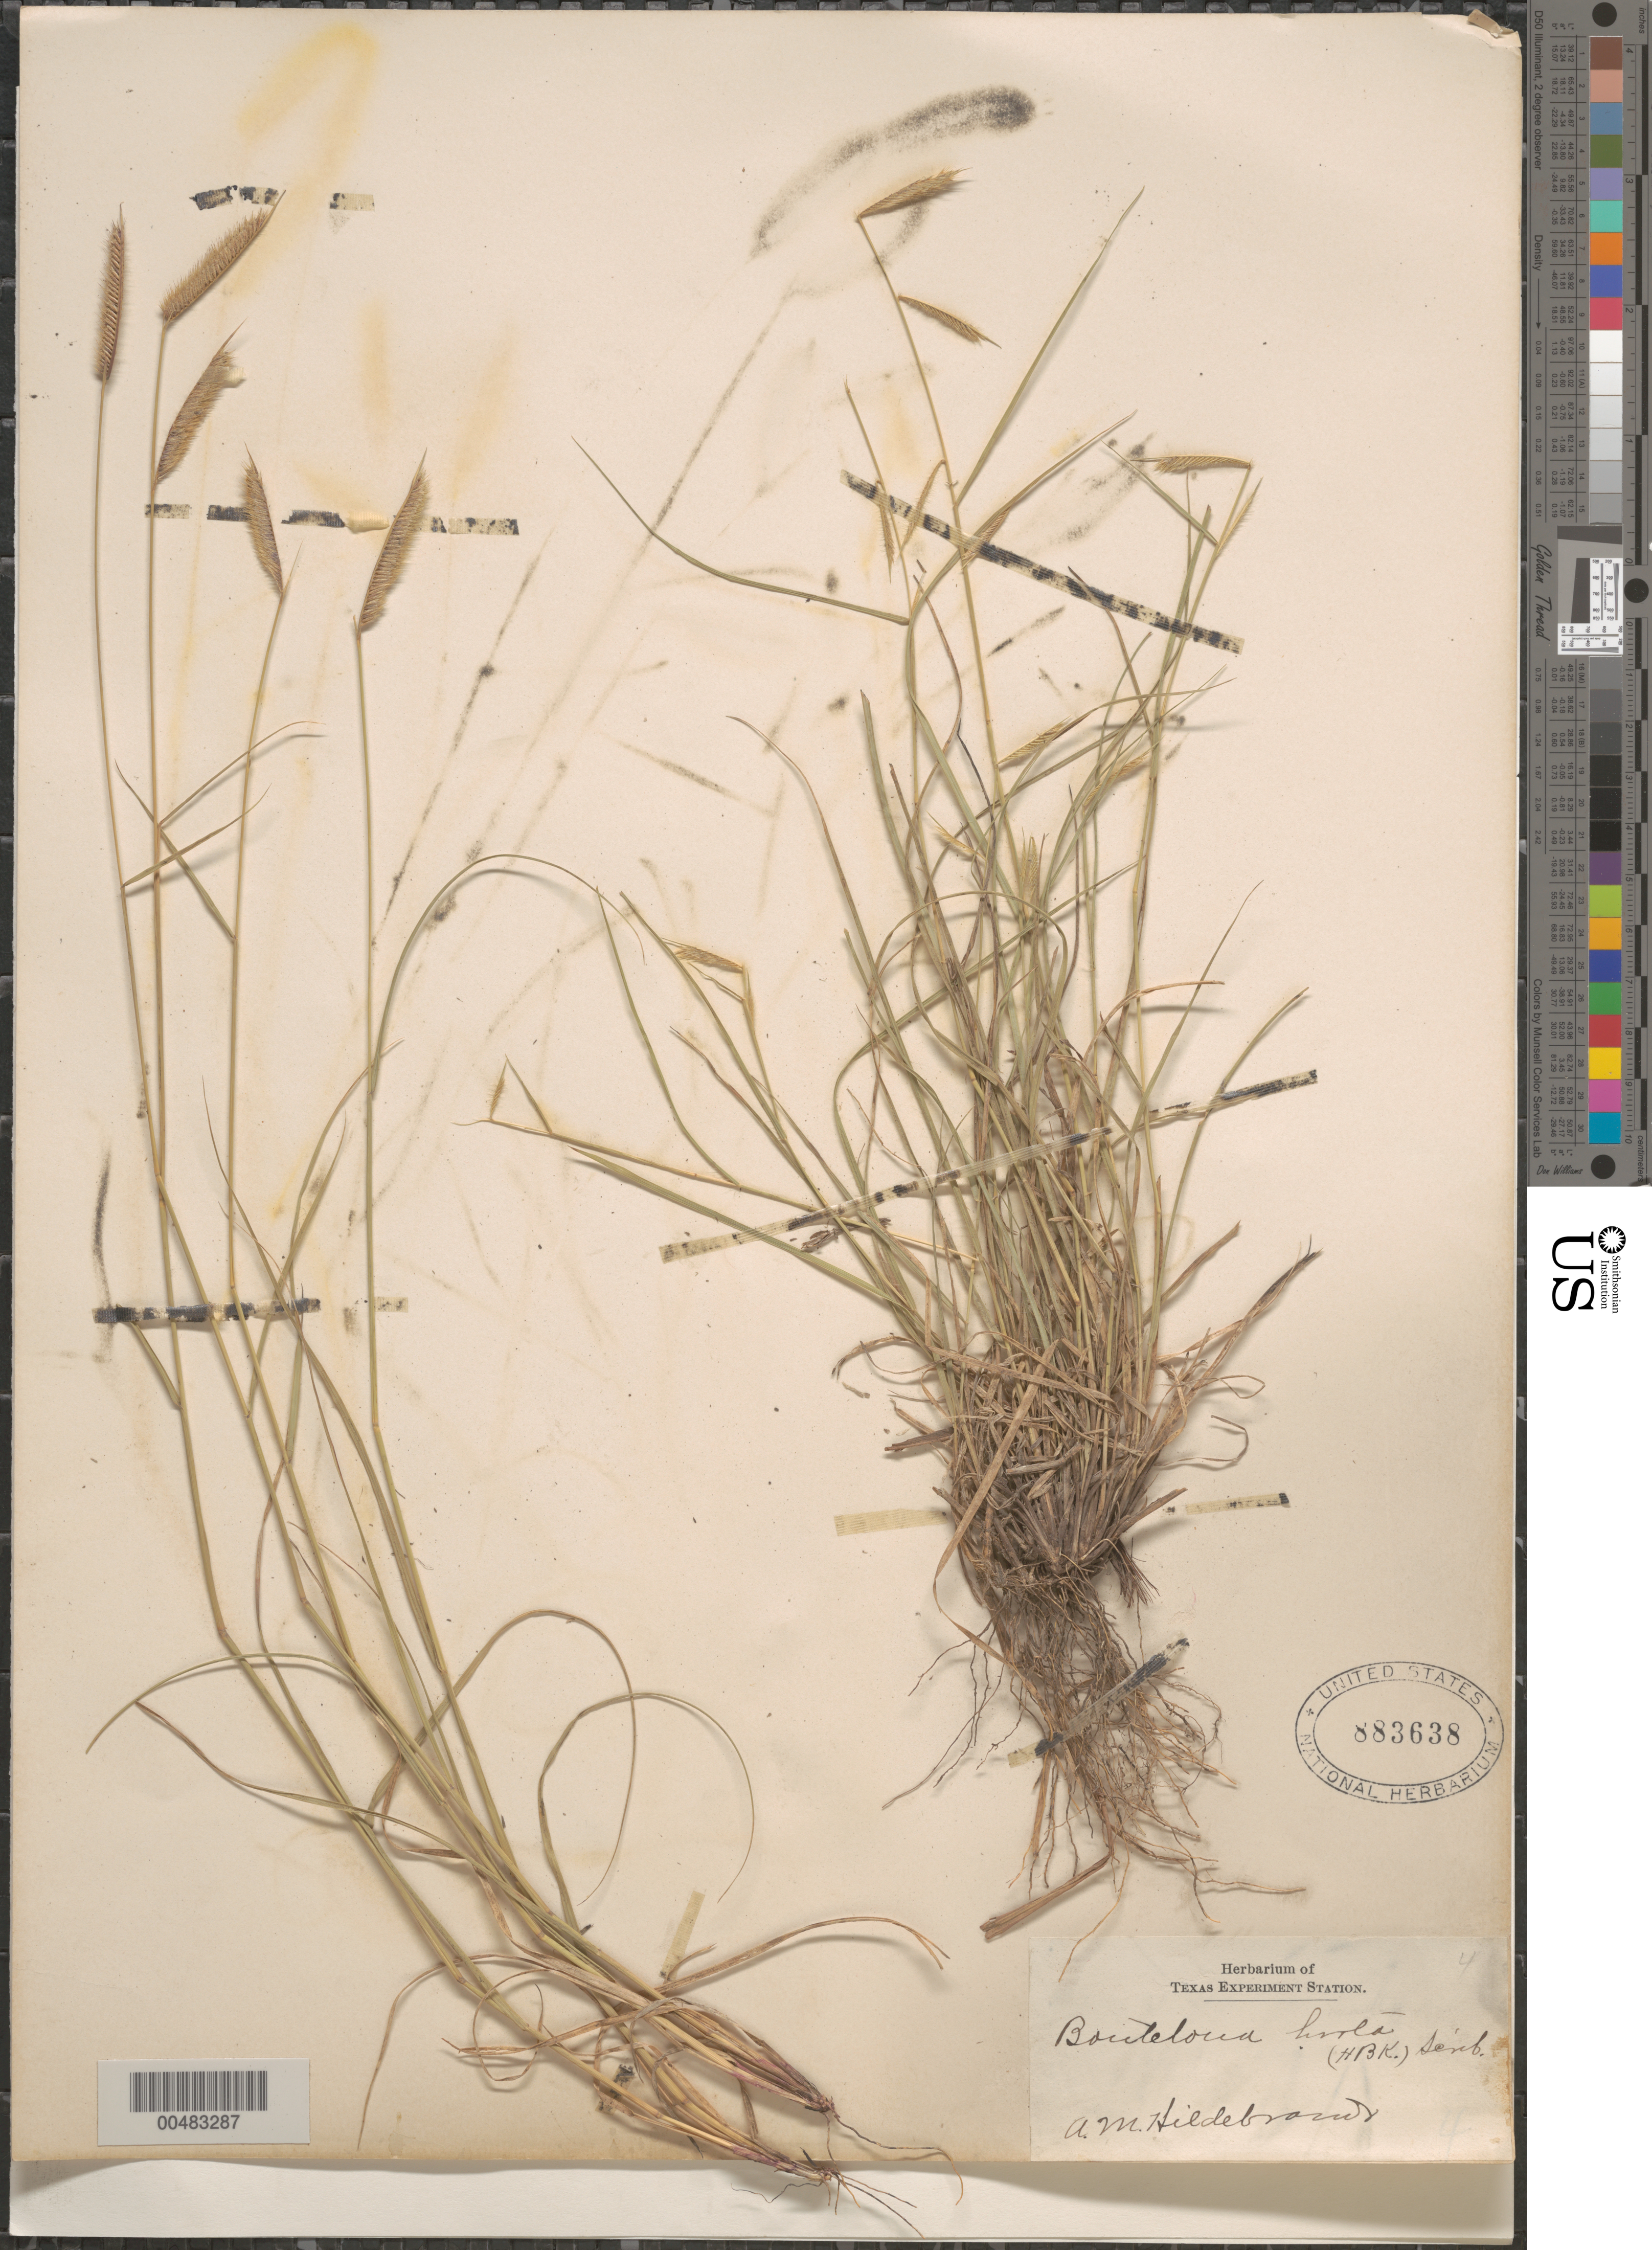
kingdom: Plantae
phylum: Tracheophyta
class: Liliopsida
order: Poales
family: Poaceae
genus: Bouteloua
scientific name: Bouteloua hirsuta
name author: Lag.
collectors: A. Hildebrandt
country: United States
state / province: Texas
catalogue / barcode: US 883638